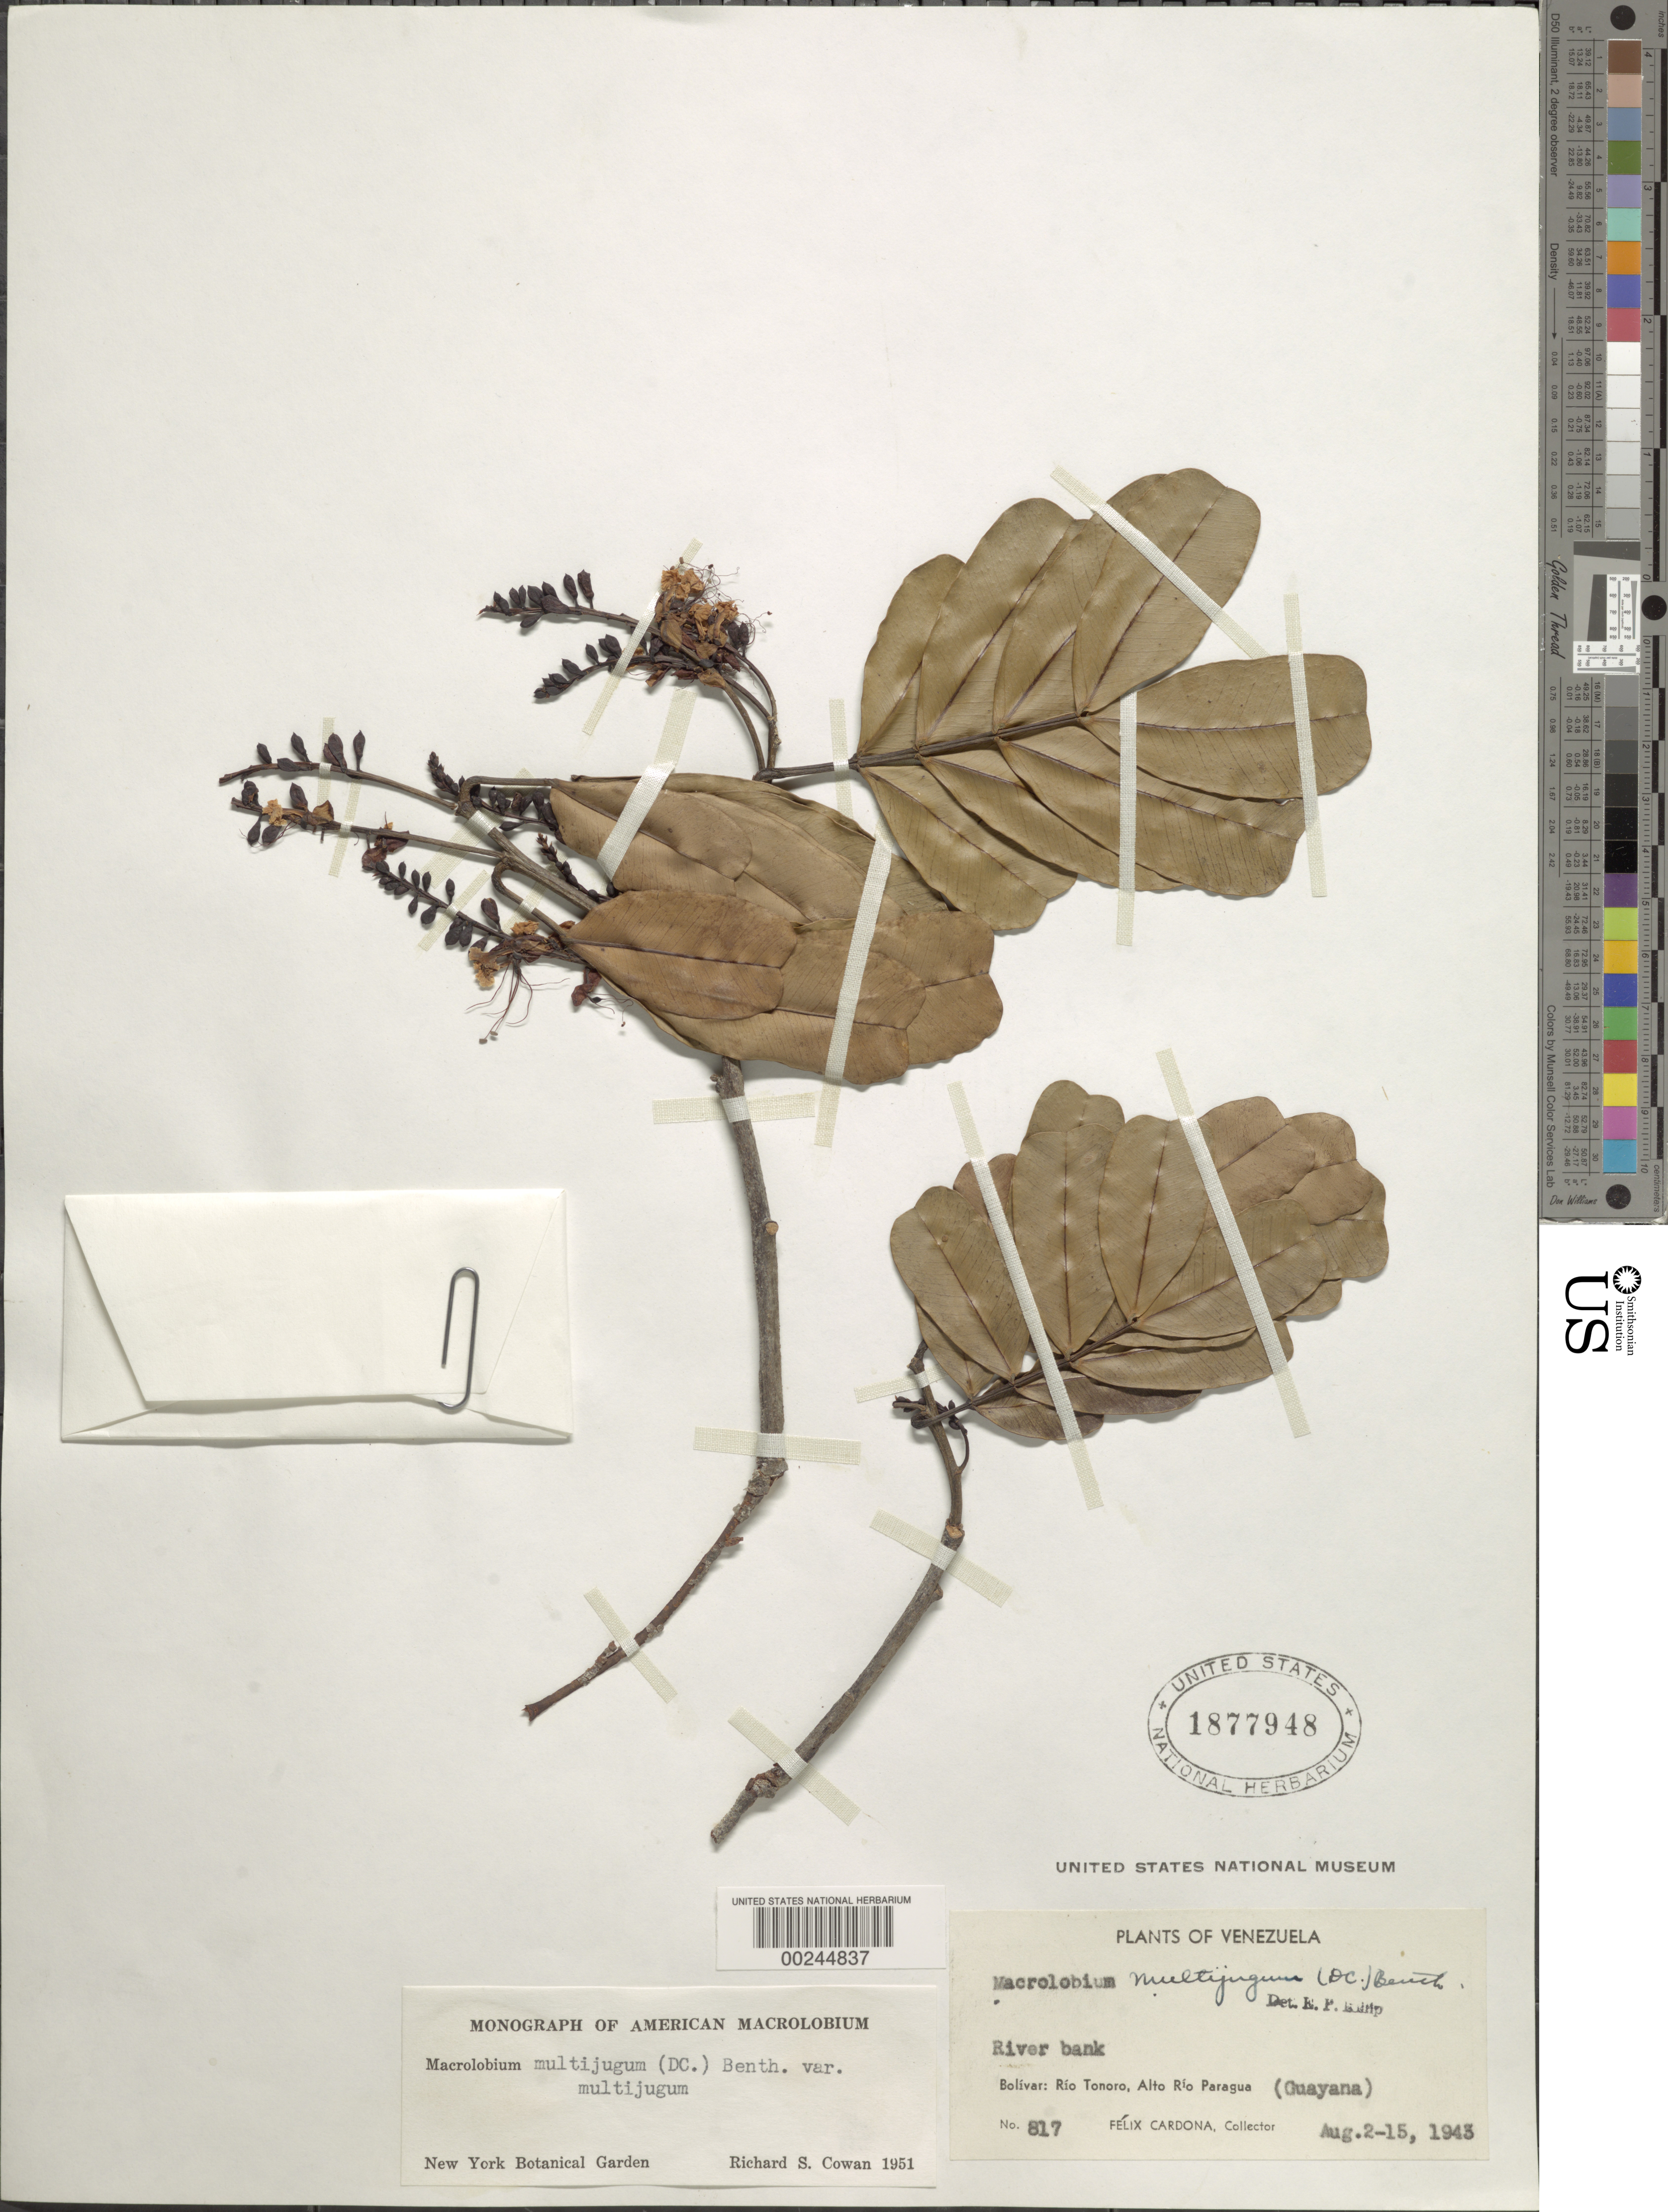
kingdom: Plantae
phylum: Tracheophyta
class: Magnoliopsida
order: Fabales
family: Fabaceae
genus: Macrolobium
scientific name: Macrolobium multijugum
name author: (DC.) Benth.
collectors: F. Cardona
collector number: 817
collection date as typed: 02 Aug 1943 to 15 Aug 1943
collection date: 1943-08-02/1943-08-15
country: Venezuela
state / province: Bolivar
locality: Rio tonoro, alto rio paragua (guayana)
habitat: River bank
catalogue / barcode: US 1877948